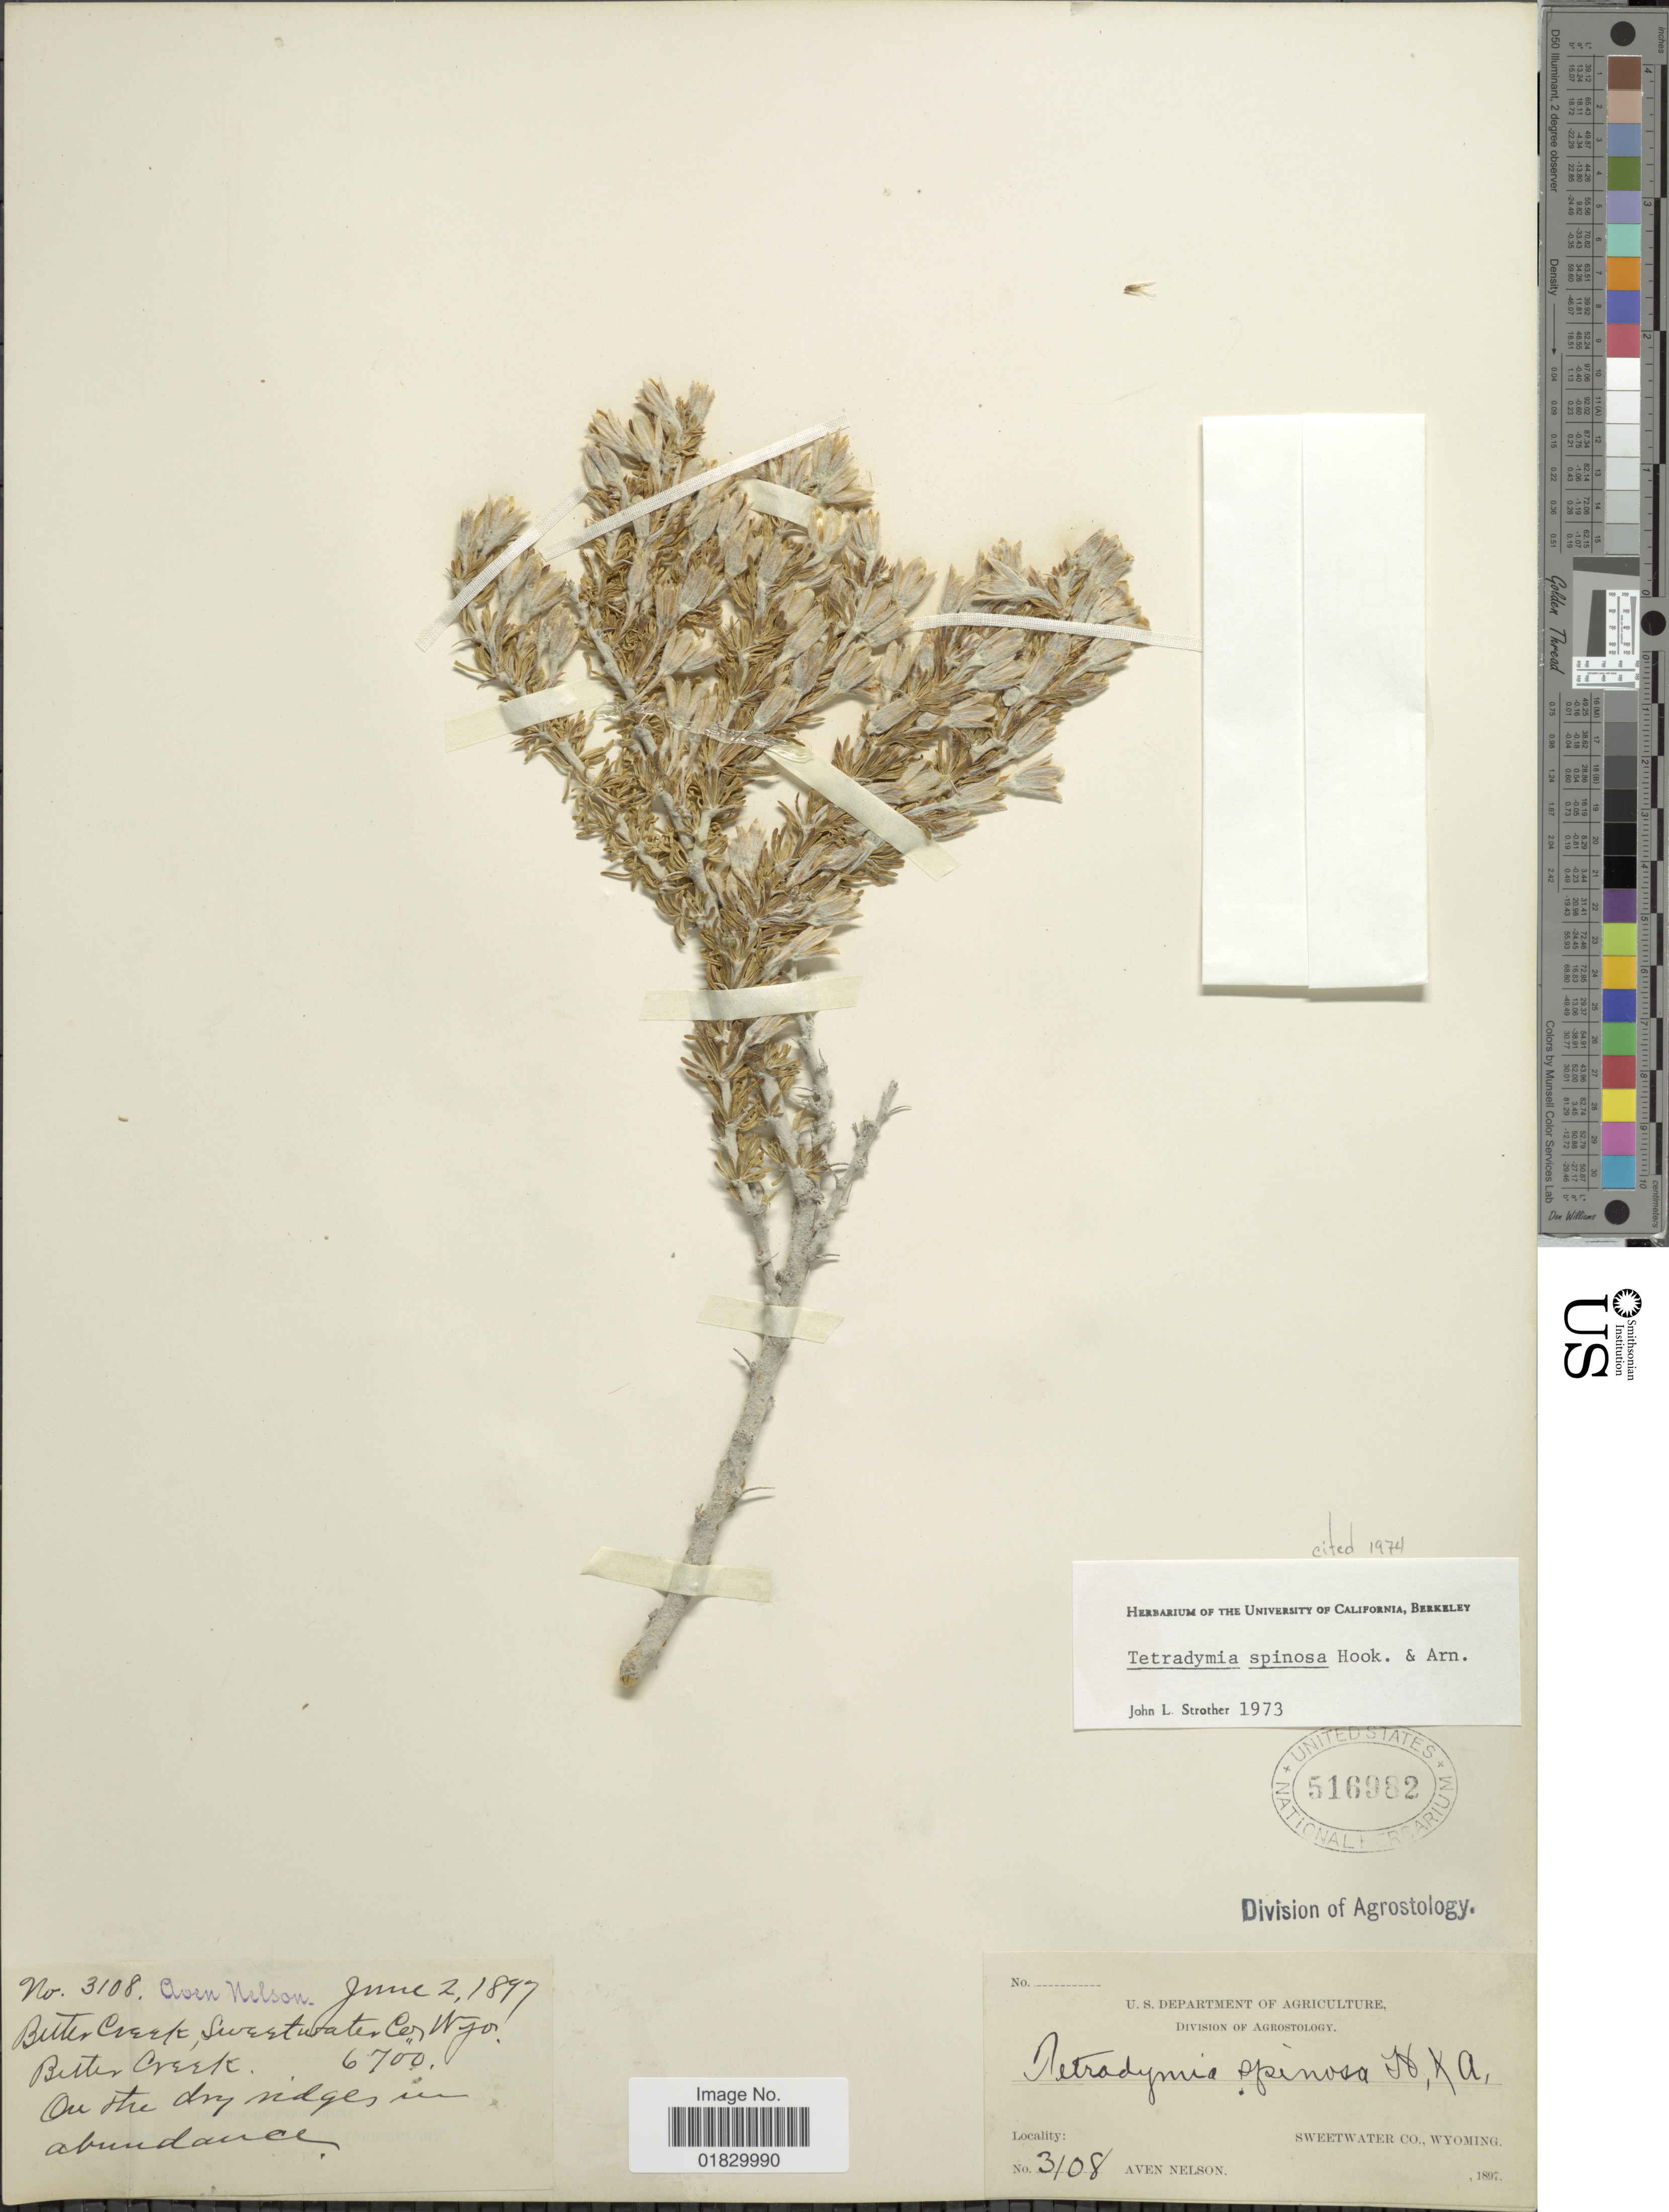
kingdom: Plantae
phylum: Tracheophyta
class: Magnoliopsida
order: Asterales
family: Asteraceae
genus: Tetradymia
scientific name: Tetradymia spinosa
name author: Hook. & Arn.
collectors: A. Nelson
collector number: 3108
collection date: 1897-06-02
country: United States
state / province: Wyoming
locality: Butter Creek, Sweetwater Co., Wyo.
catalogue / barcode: US 516982